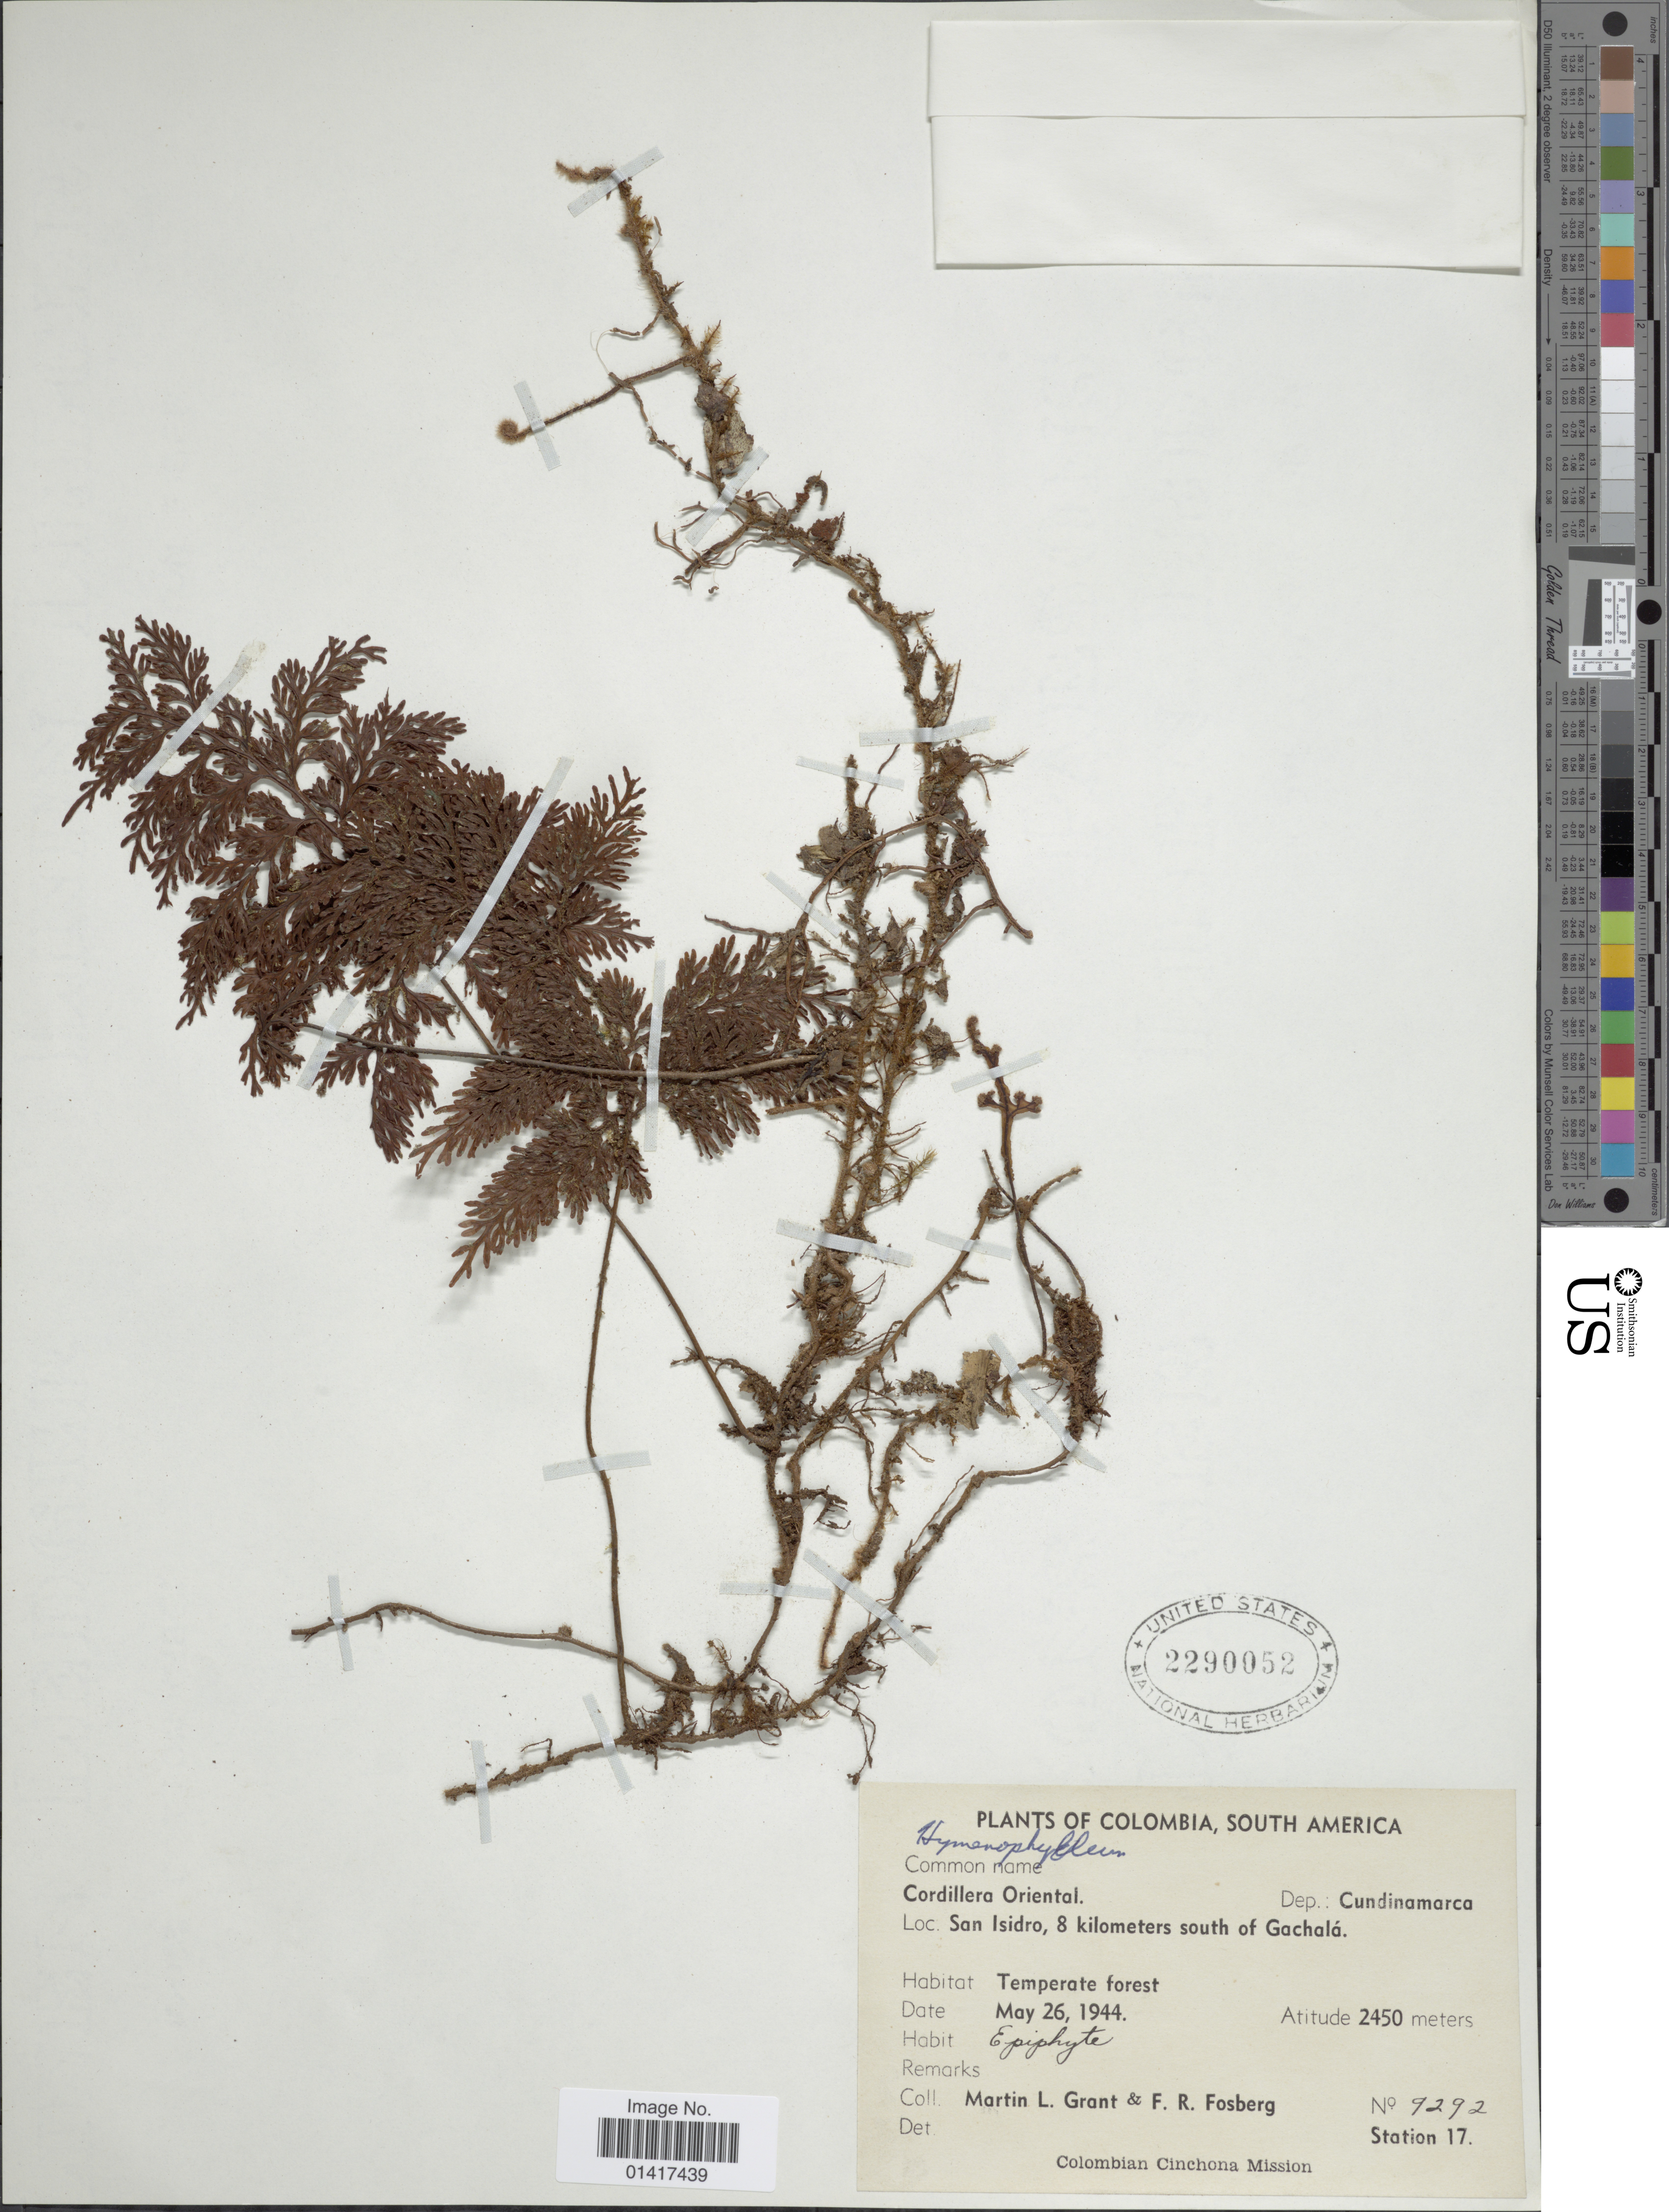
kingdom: Plantae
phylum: Tracheophyta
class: Polypodiopsida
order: Hymenophyllales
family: Hymenophyllaceae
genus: Hymenophyllum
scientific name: Hymenophyllum sp.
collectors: M. L. Grant & F. R. Fosberg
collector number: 9292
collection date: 1944-05-26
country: Colombia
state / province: Cundinamarca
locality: Cordillera Oriental. San Isidro, 8 kilometers south of Gachala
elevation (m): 2450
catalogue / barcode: US 2290052